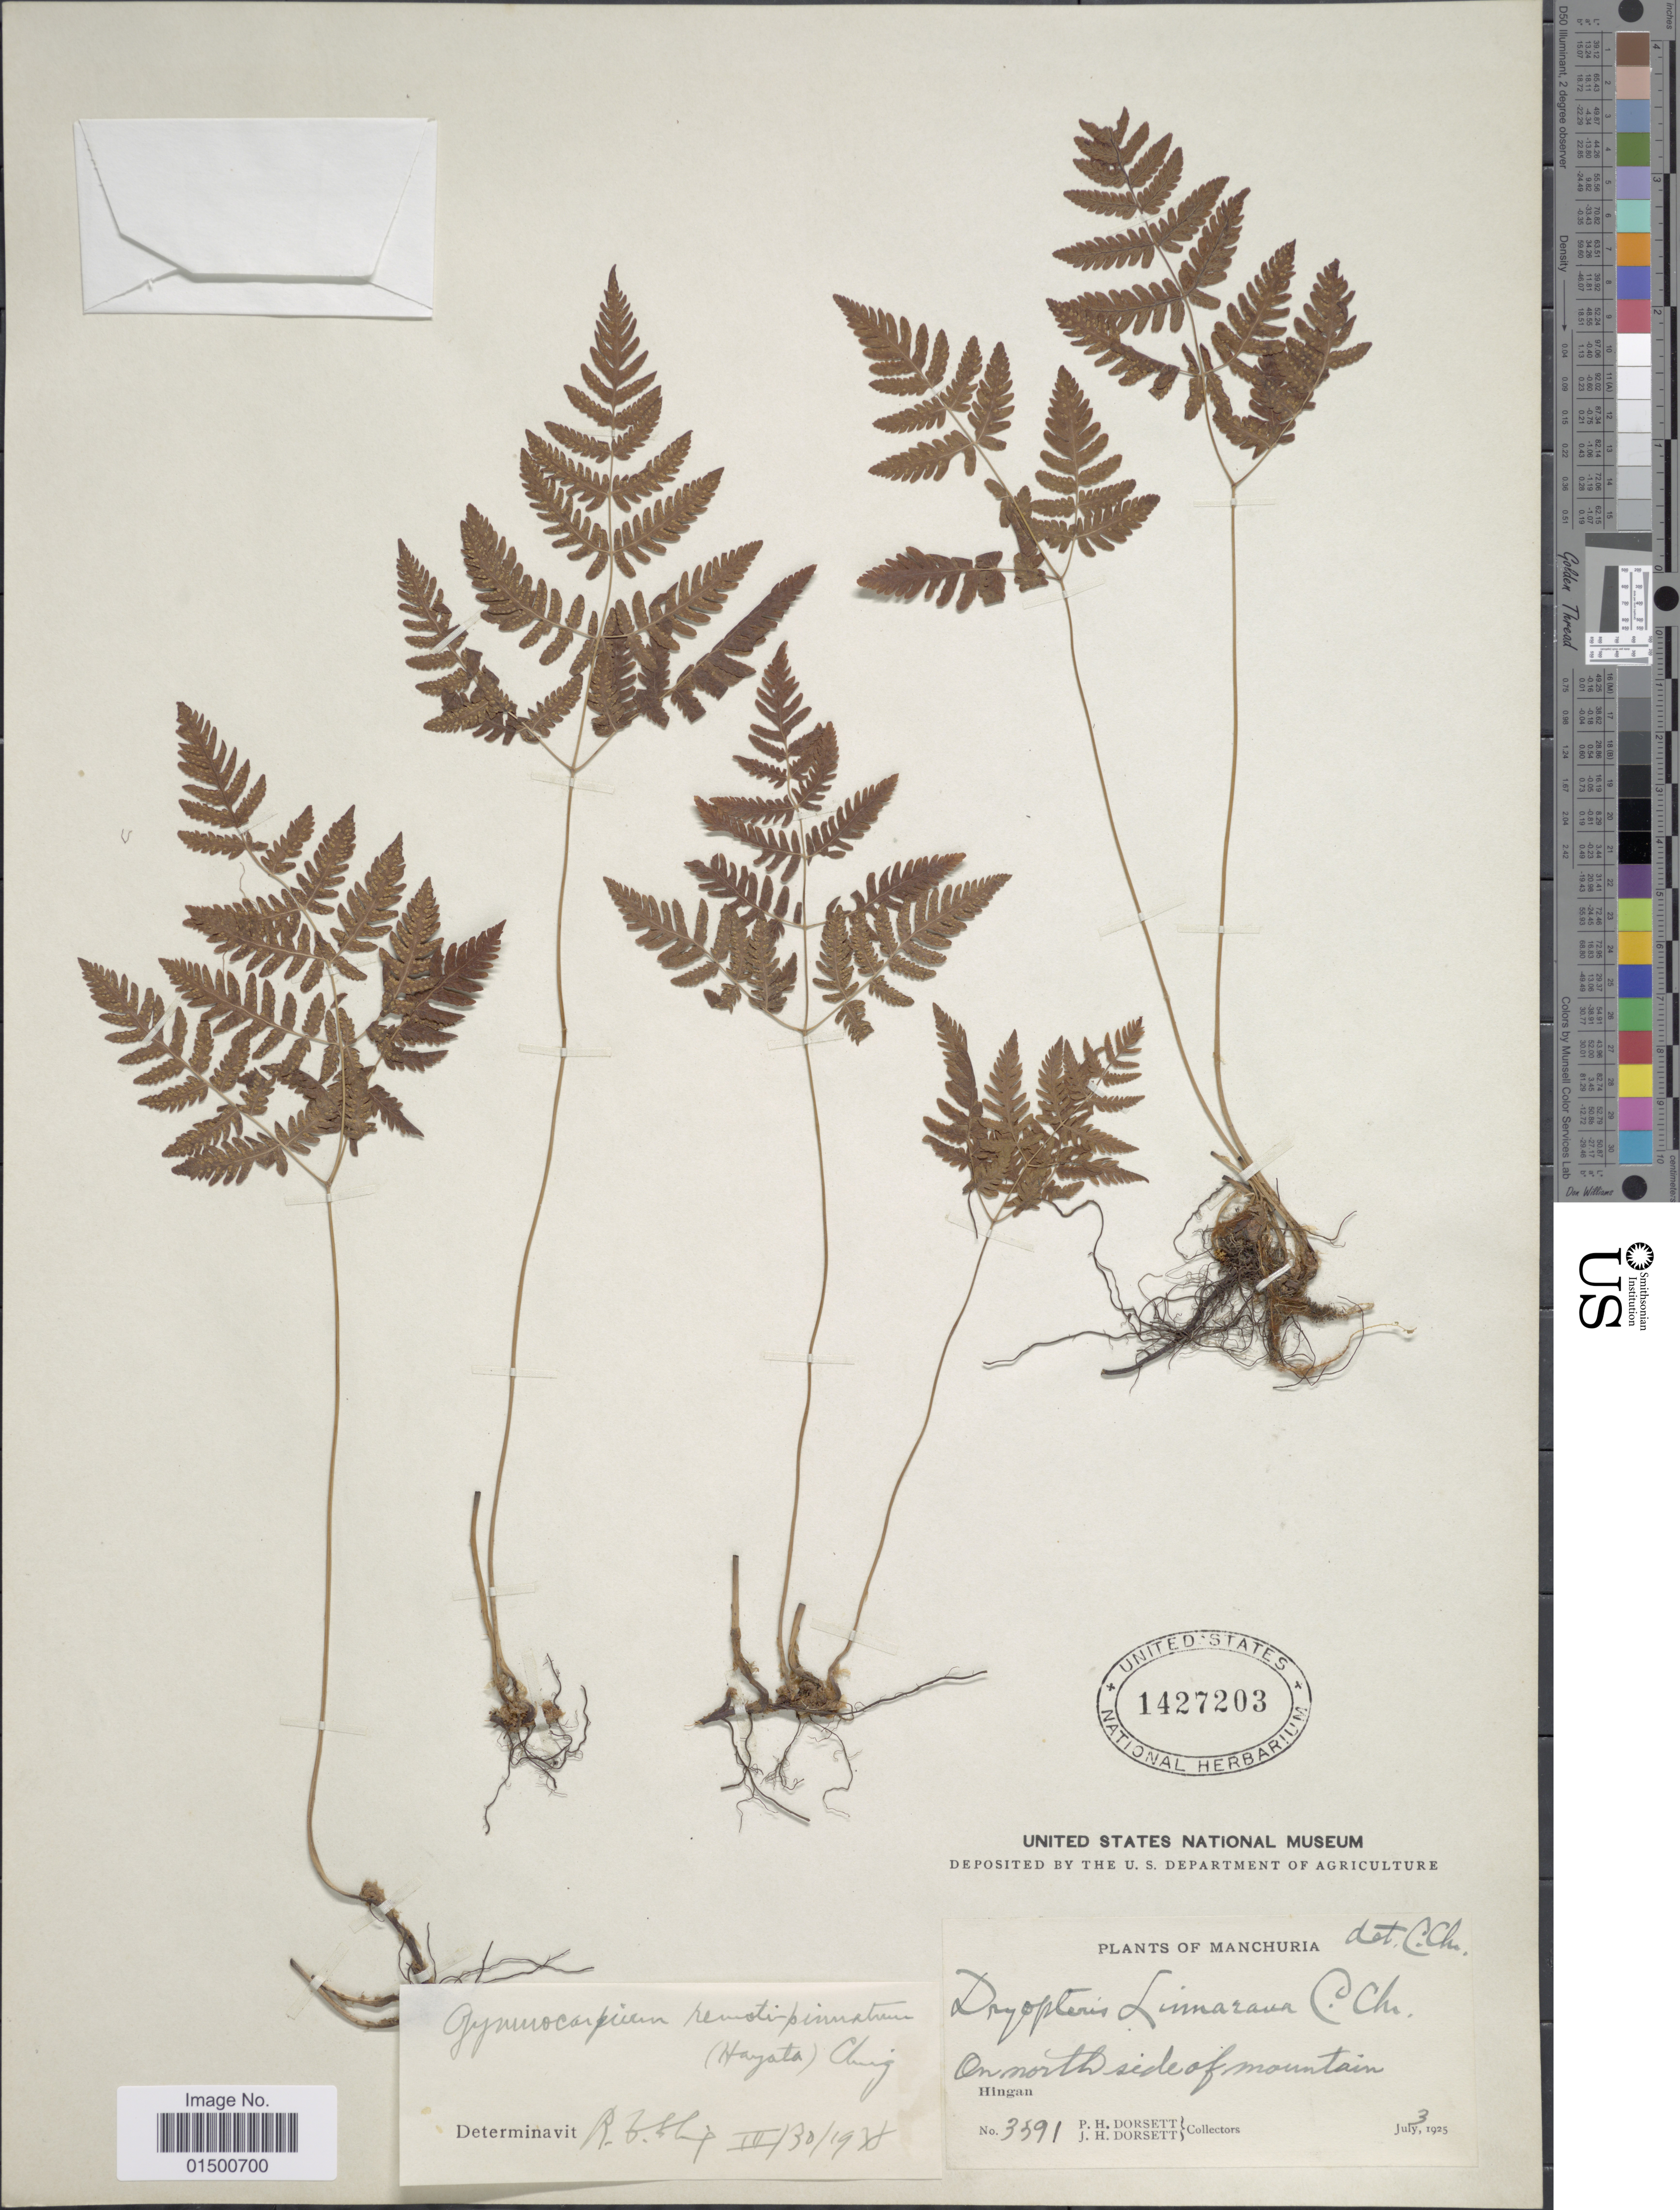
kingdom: Plantae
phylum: Tracheophyta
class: Polypodiopsida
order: Polypodiales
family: Cystopteridaceae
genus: Gymnocarpium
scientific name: Gymnocarpium remotepinnatum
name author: (Hayata) Ching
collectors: P. H. Dorsett & J. Dorsett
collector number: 3591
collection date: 1925-07-03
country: China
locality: Manchuria, on north side of mountain, Hingan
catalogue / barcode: US 1427203